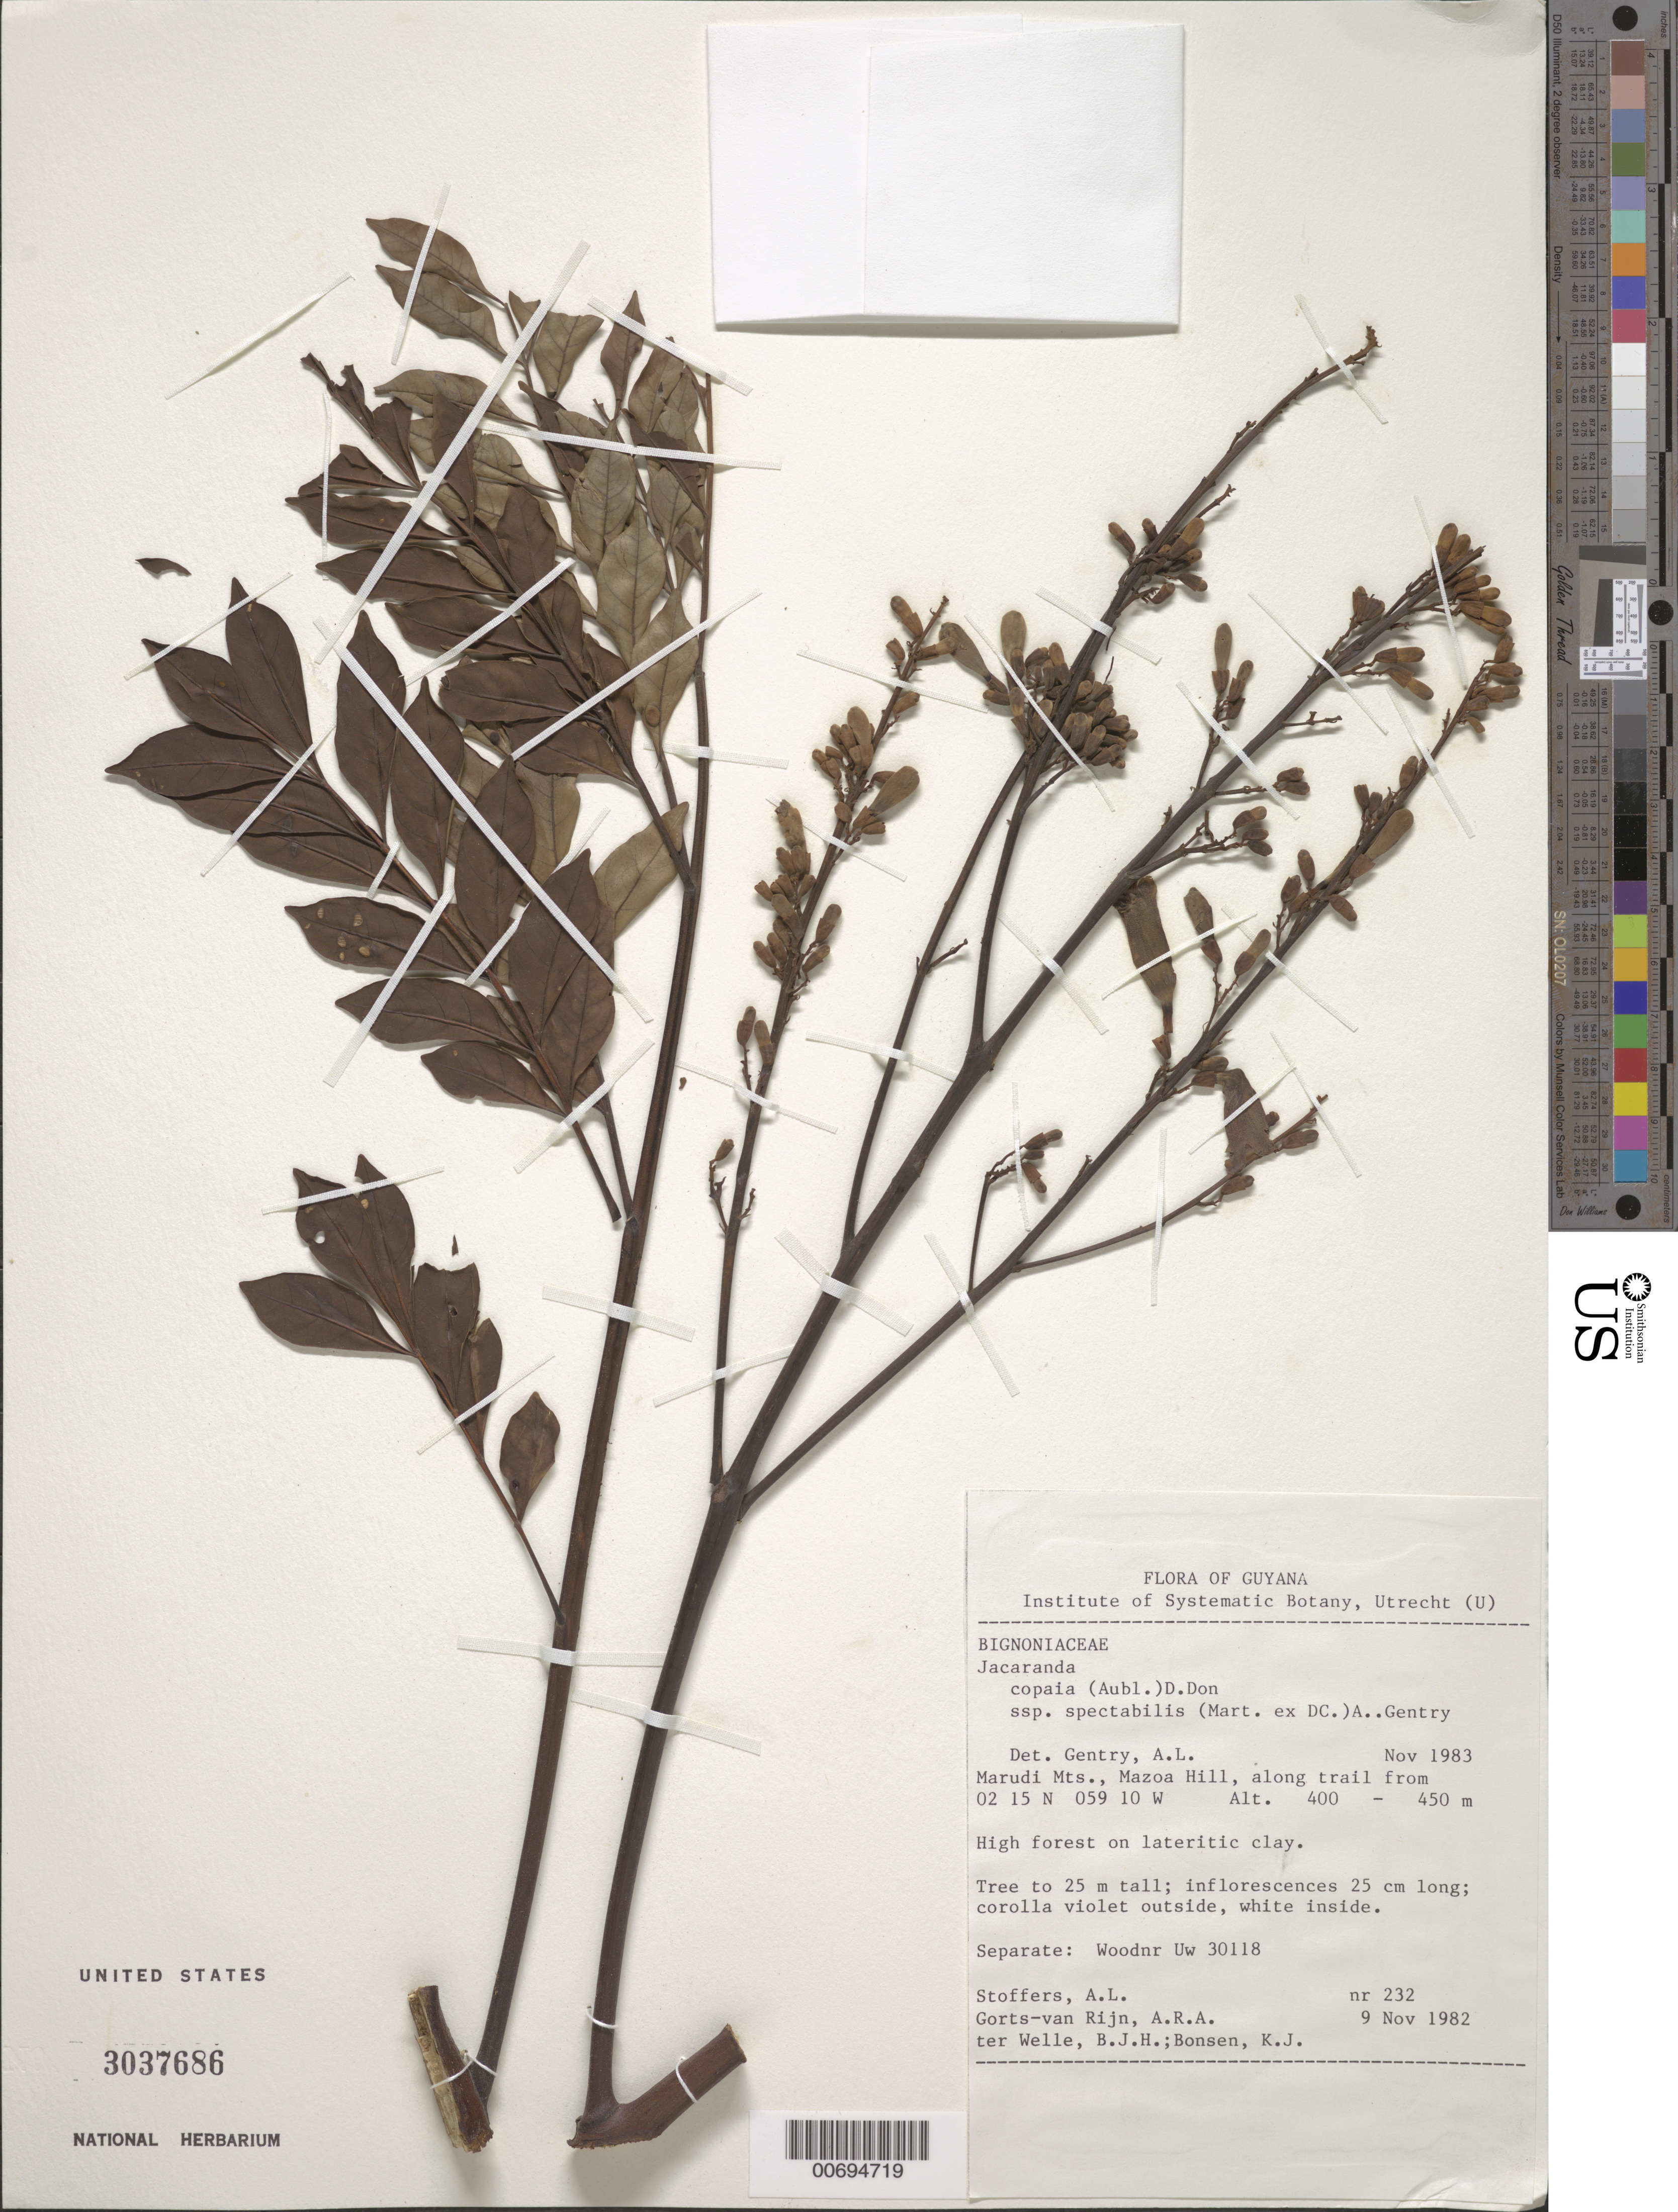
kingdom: Plantae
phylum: Tracheophyta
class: Magnoliopsida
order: Lamiales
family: Bignoniaceae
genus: Jacaranda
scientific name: Jacaranda copaia subsp. spectabilis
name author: (Mart. ex DC.) A.H. Gentry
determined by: Gentry, A. H.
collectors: A. Stoffers, A. .R. A. Görts-van Rijn, B. Welle & K. Bonsen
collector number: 232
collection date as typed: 9-Nov-82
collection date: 1982-11-09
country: Guyana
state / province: U. Takutu-U. Essequibo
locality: Marudi Mts., Mazoa Hill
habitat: High forest on lateritic clay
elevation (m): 400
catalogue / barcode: US 3037686